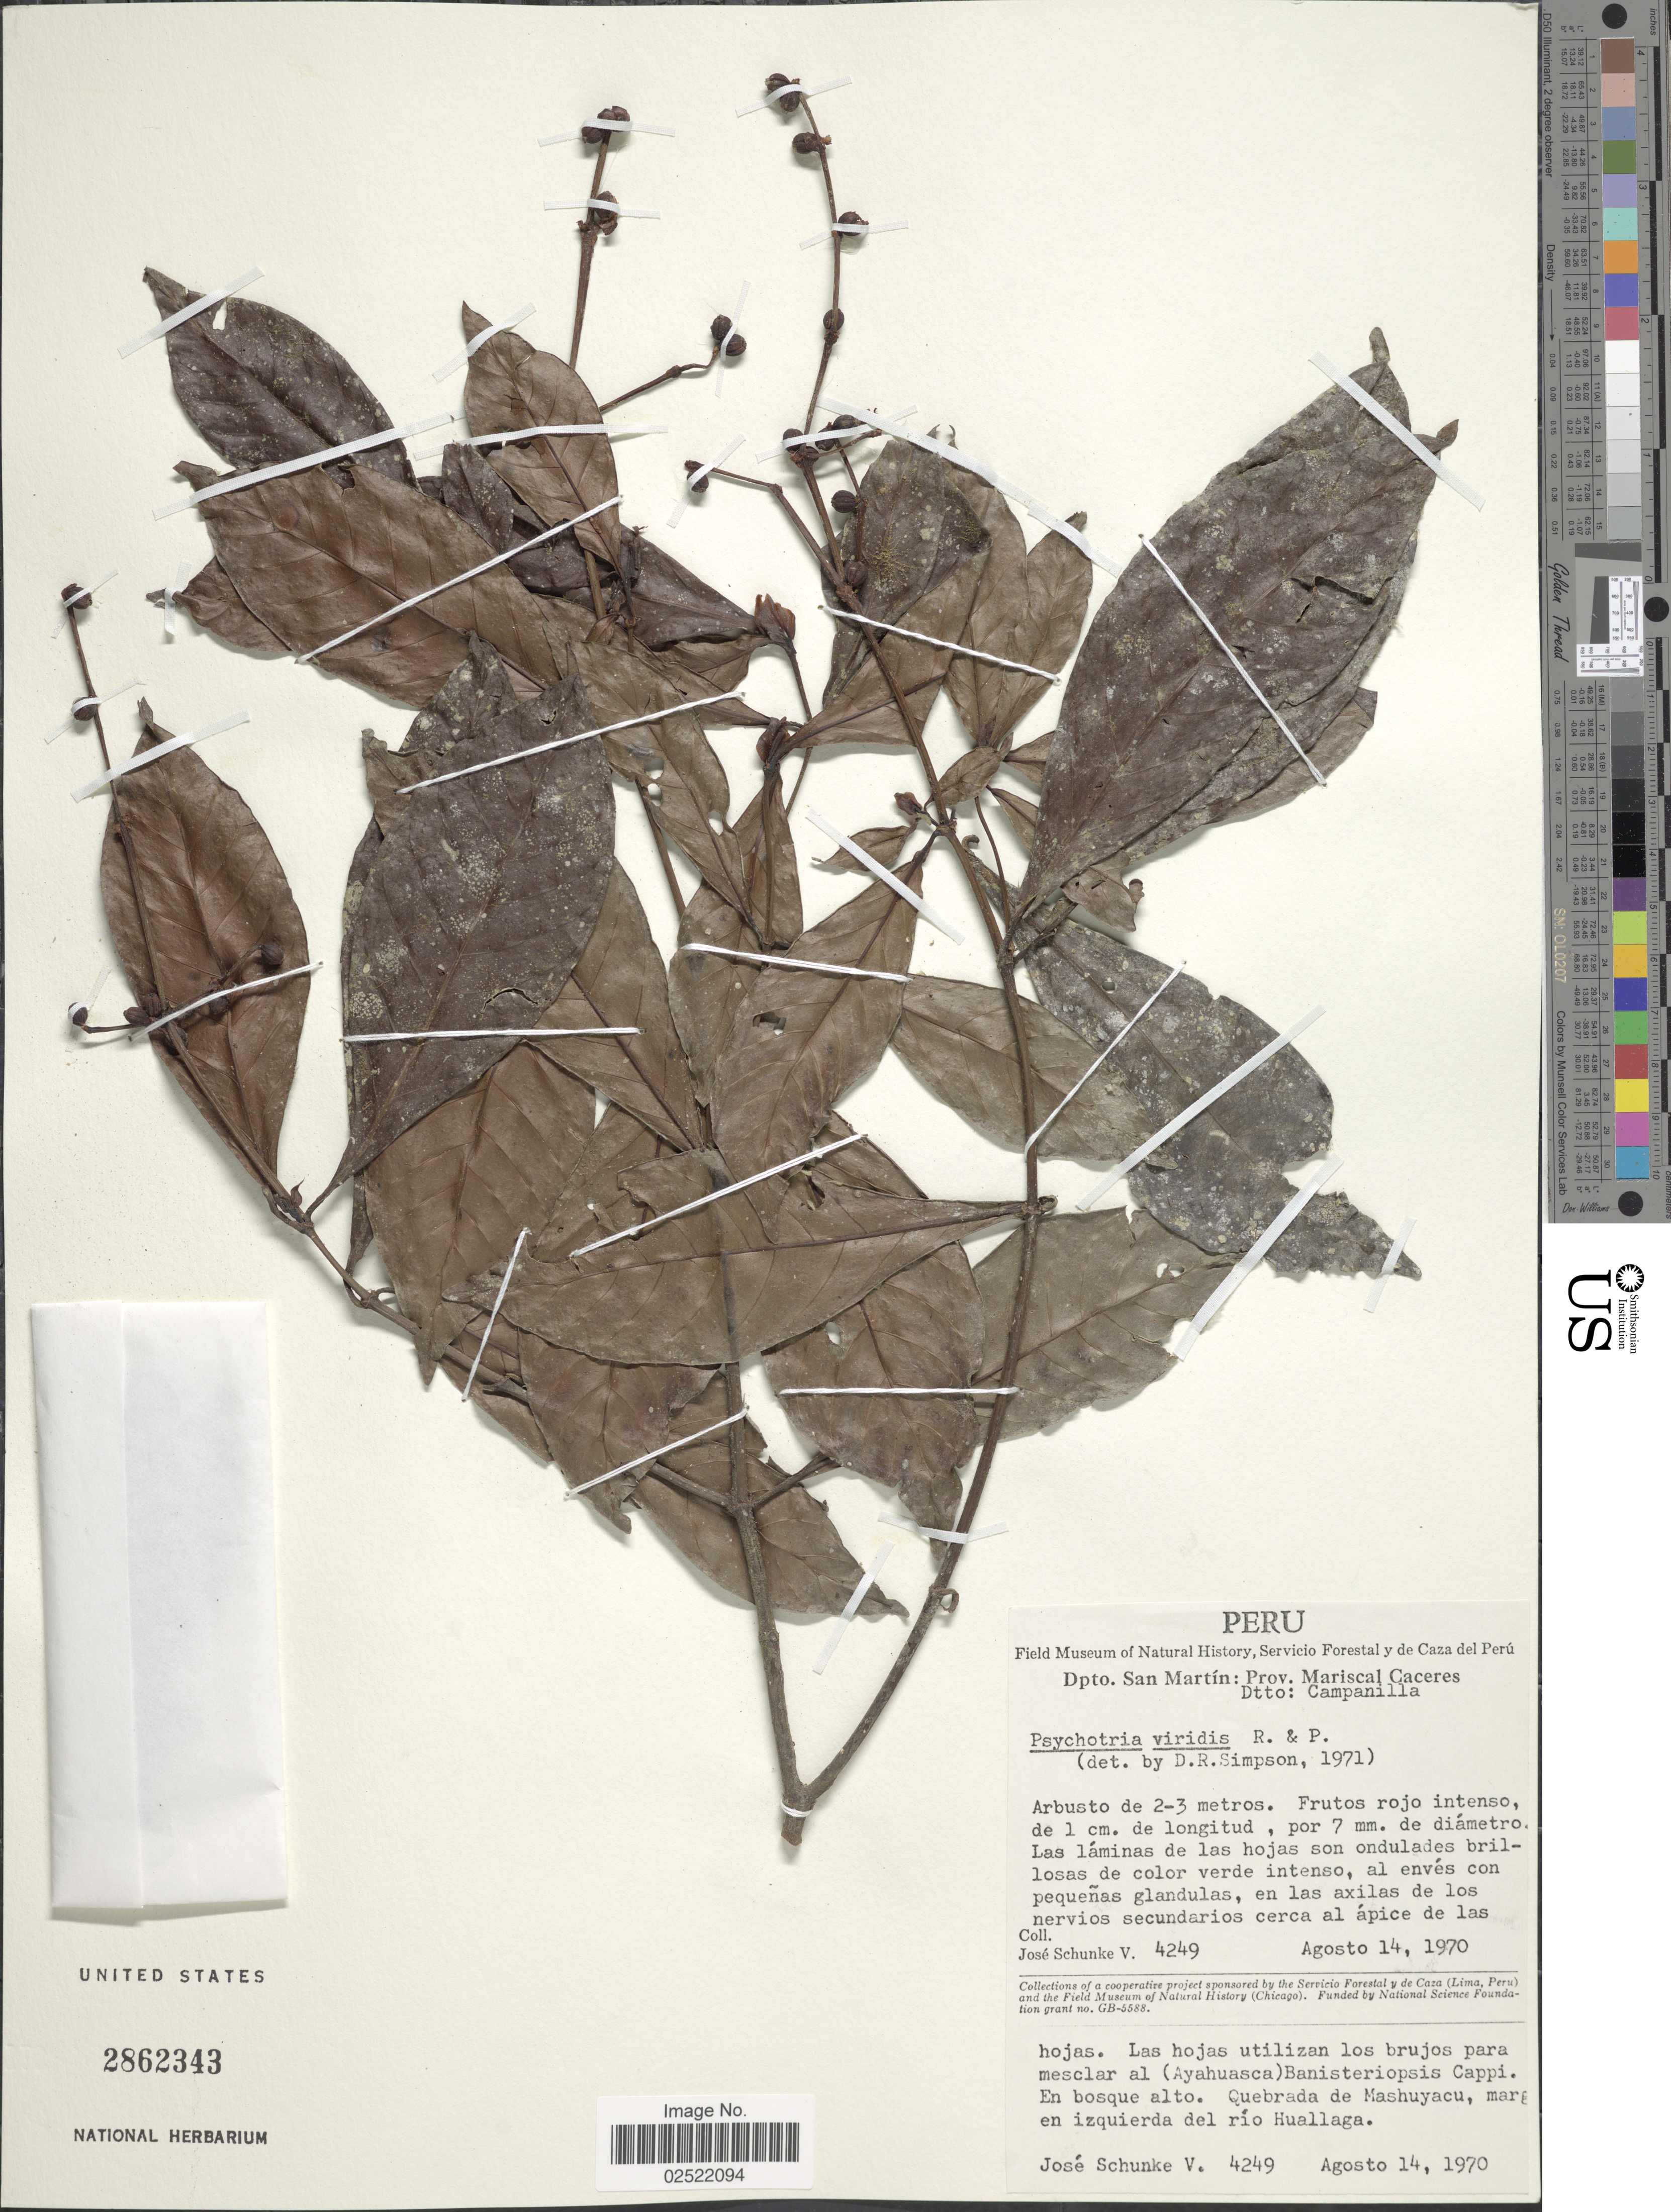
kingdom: Plantae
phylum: Tracheophyta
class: Magnoliopsida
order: Gentianales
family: Rubiaceae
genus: Psychotria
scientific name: Psychotria viridis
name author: Ruiz & Pav.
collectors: J. Schunke Vigo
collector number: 4249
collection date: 1970-08-14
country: Peru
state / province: San Martín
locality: Prov. Mariscal Caceres. Dtto: Campanilla. Las hojas utilizan los brujos para mesclar al (Ayahuasca) Banisteriopsis Cappi. Quebrada de Mashuyacu, margen izquierda del rio Huallaga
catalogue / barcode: US 2862343